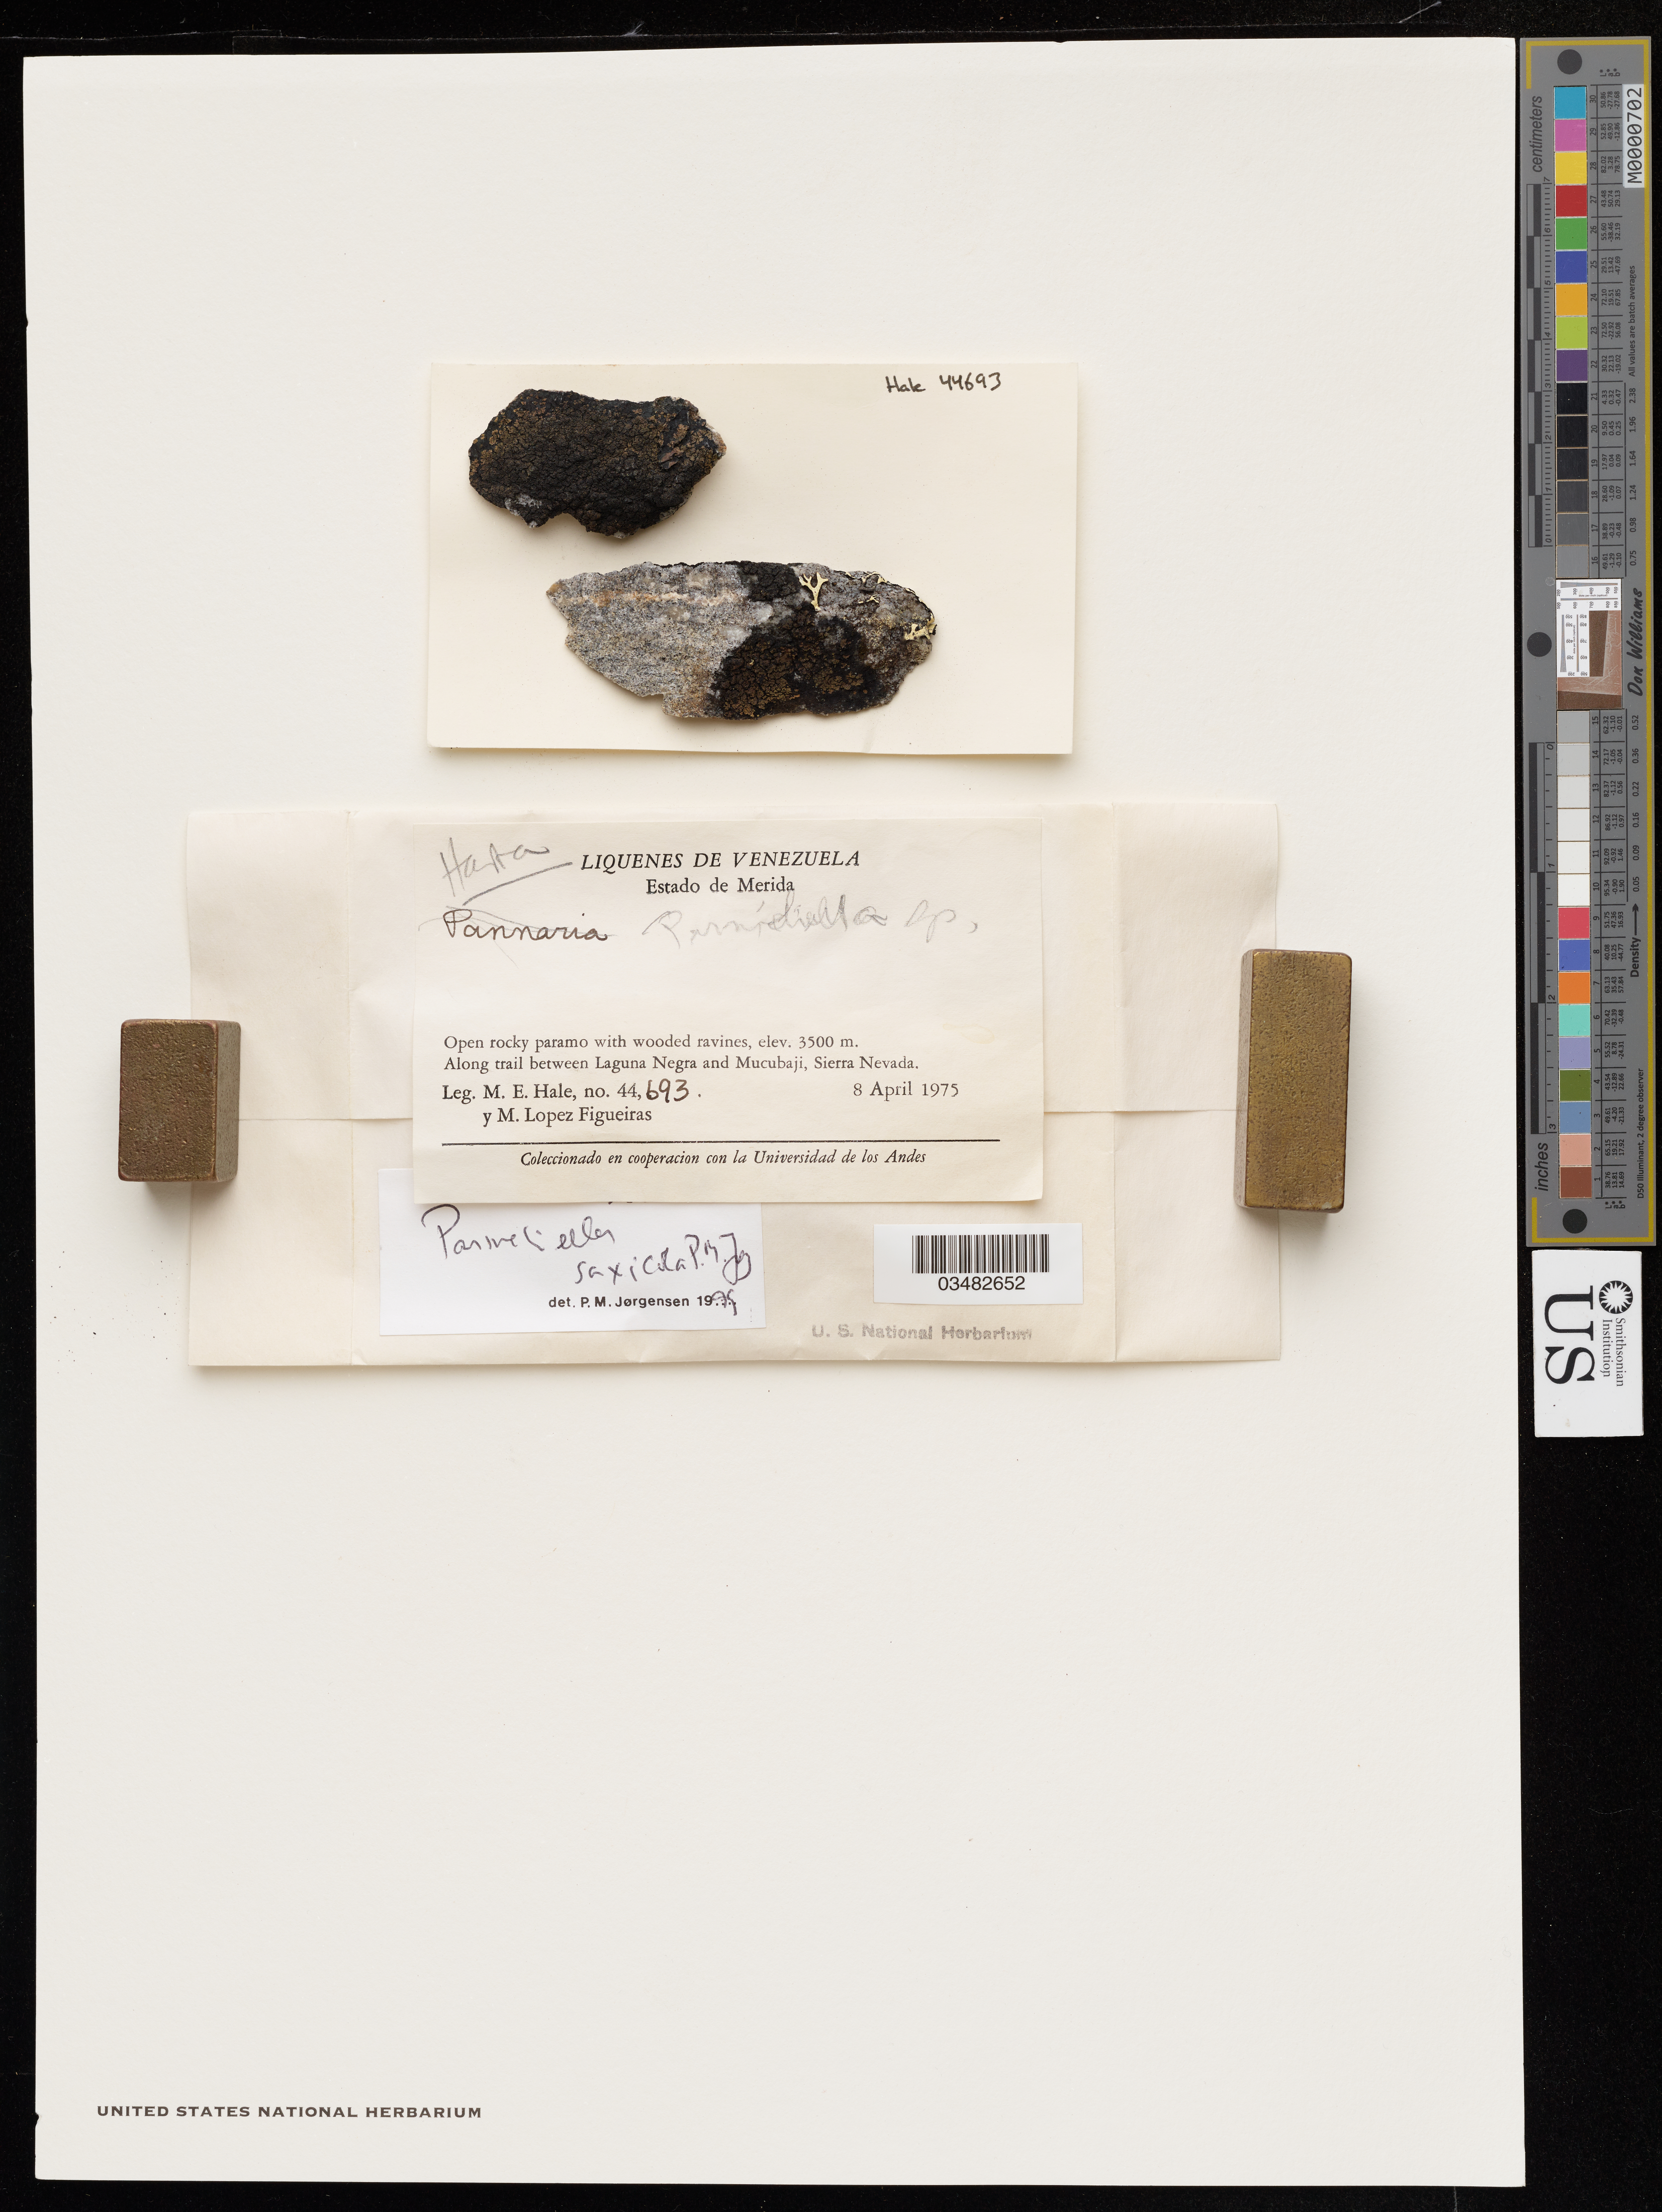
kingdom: Fungi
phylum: Ascomycota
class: Lecanoromycetes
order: Peltigerales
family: Pannariaceae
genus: Parmeliella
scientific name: Parmeliella saxicola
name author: P.M. Jørg.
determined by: Jørgensen, P. M.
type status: Holotype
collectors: M. Hale & M. López Figueiras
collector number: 44693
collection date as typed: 08 Apr 1975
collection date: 1975-04-08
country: Venezuela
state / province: Mérida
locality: Sierra Nevada; Along trail between Laguna Negra and Mucubaji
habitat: open rocky paramo with wooded ravines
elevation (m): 3500